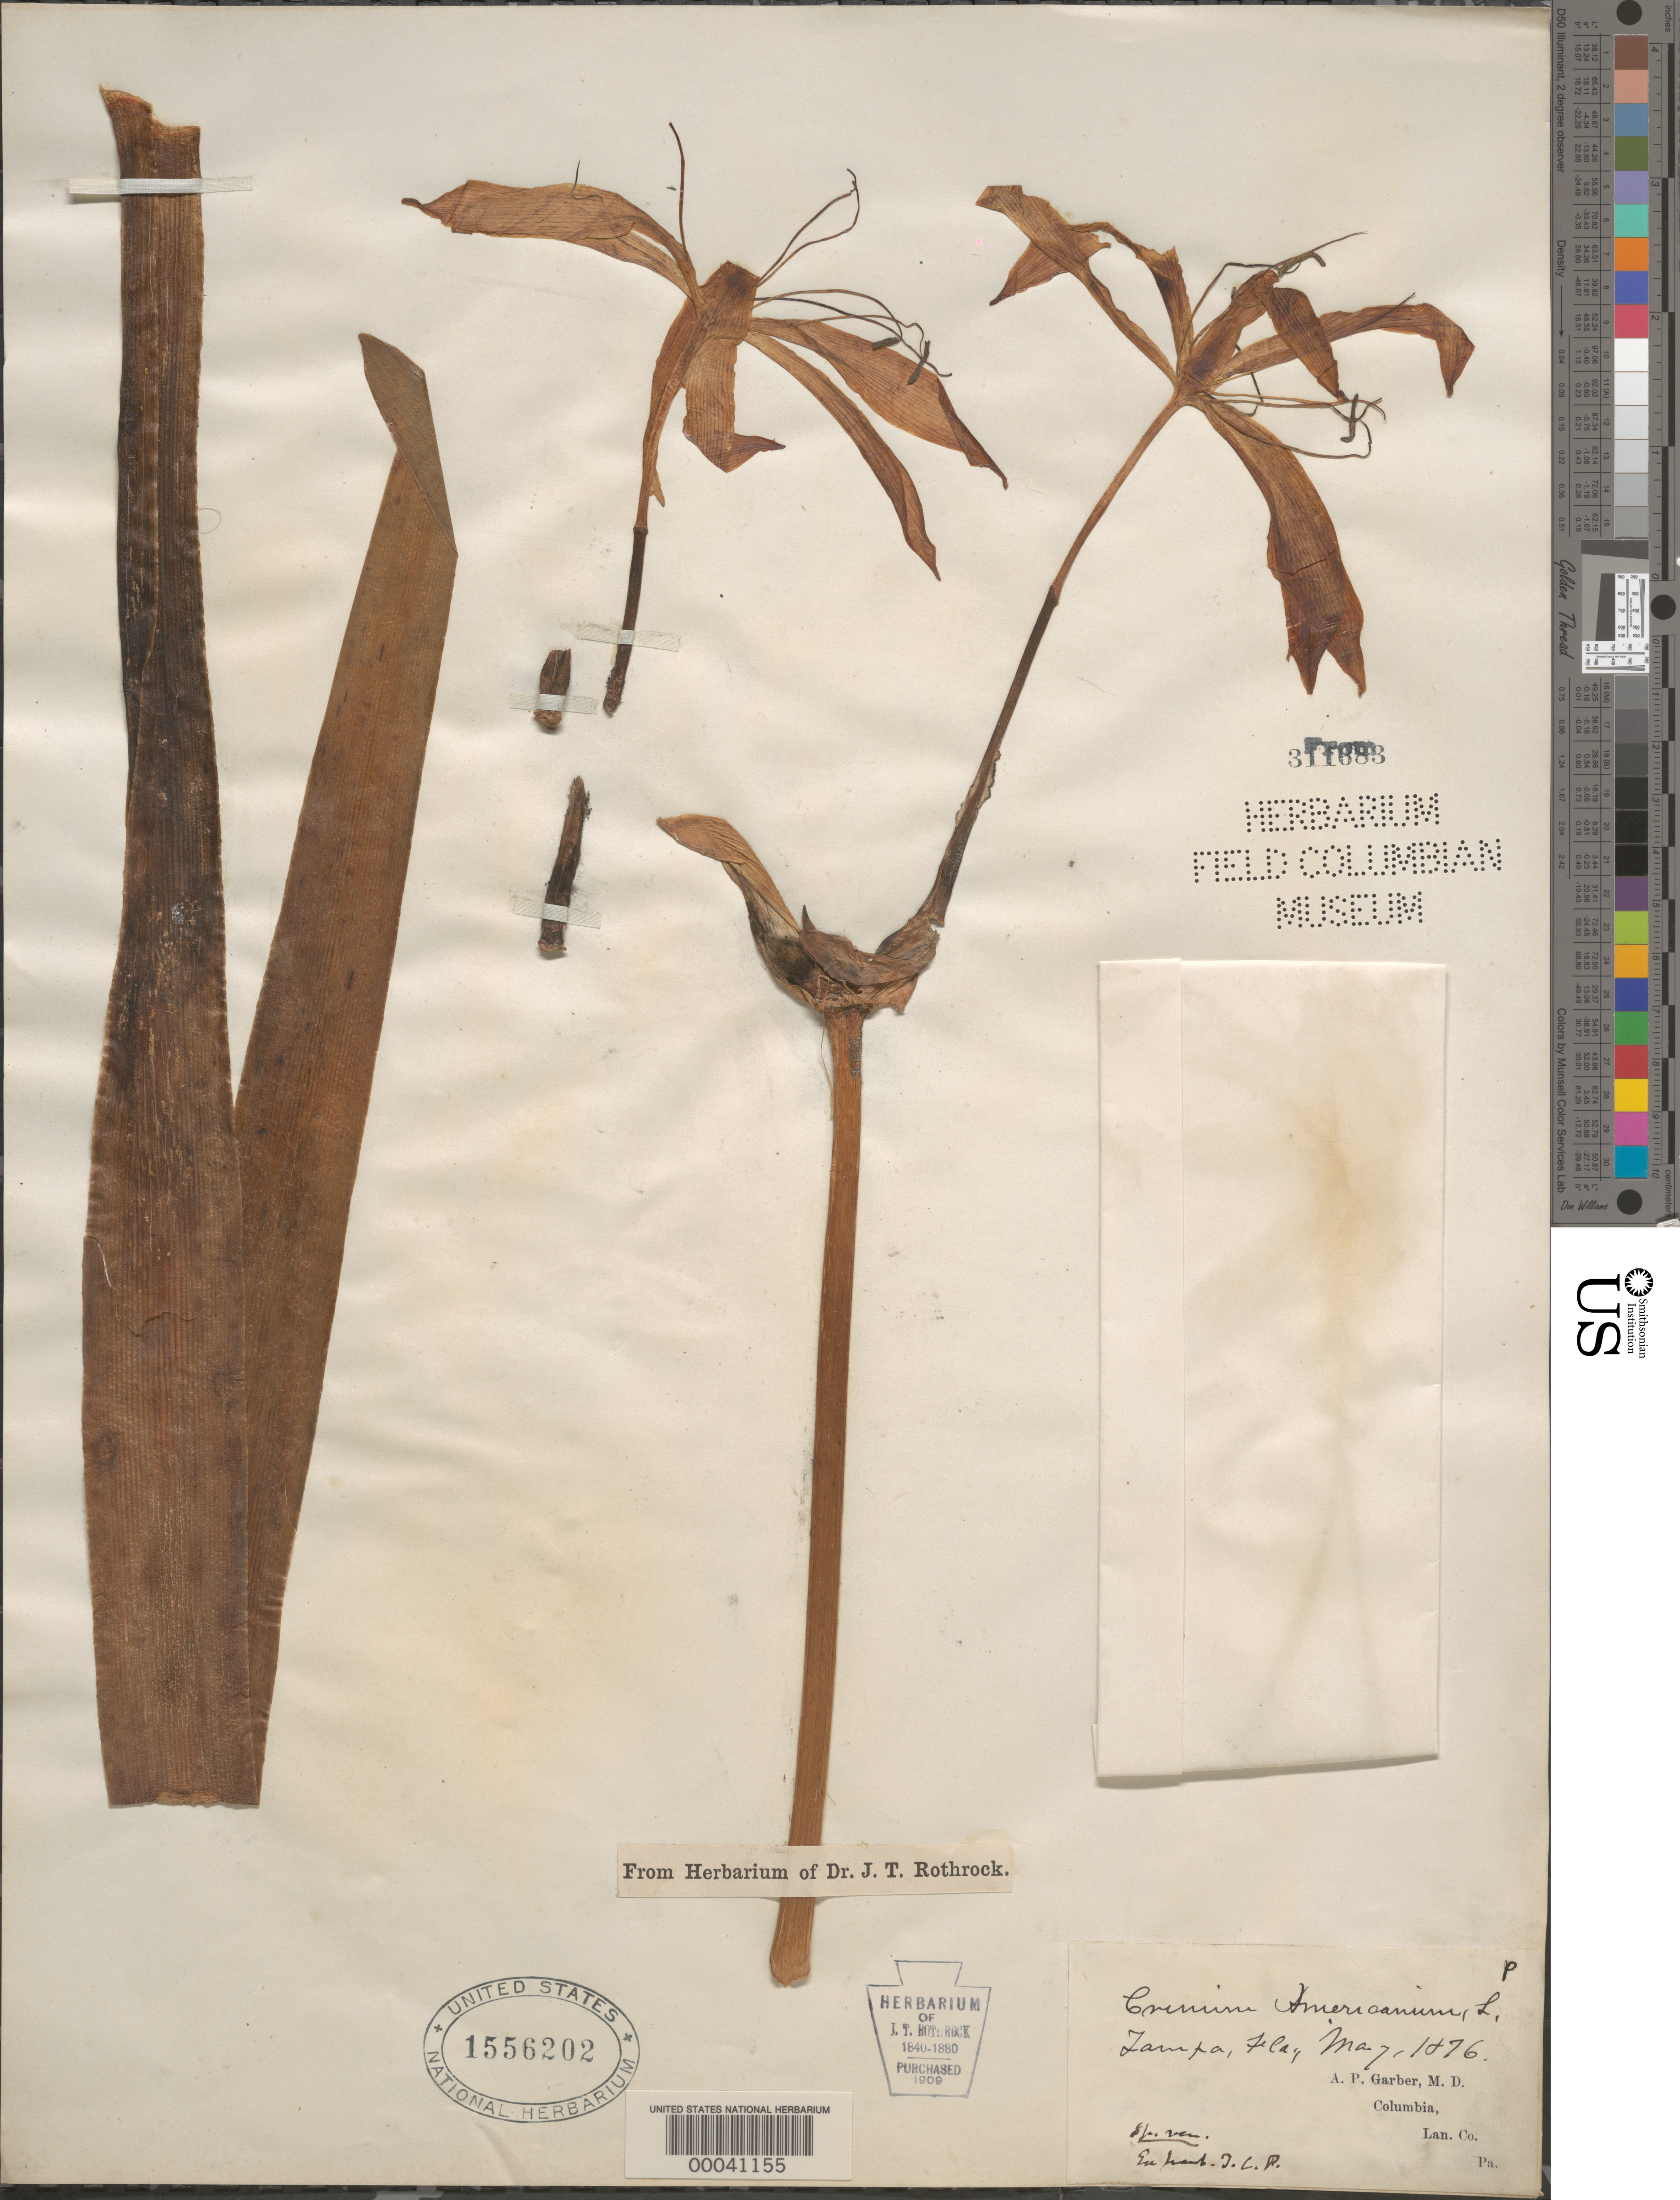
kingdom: Plantae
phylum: Tracheophyta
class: Liliopsida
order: Asparagales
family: Amaryllidaceae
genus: Crinum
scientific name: Crinum americanum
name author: L.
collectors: A. P. Garber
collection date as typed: May 1876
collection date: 1876-05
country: United States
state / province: Florida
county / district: Hillsborough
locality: Tampa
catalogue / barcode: US 1556202